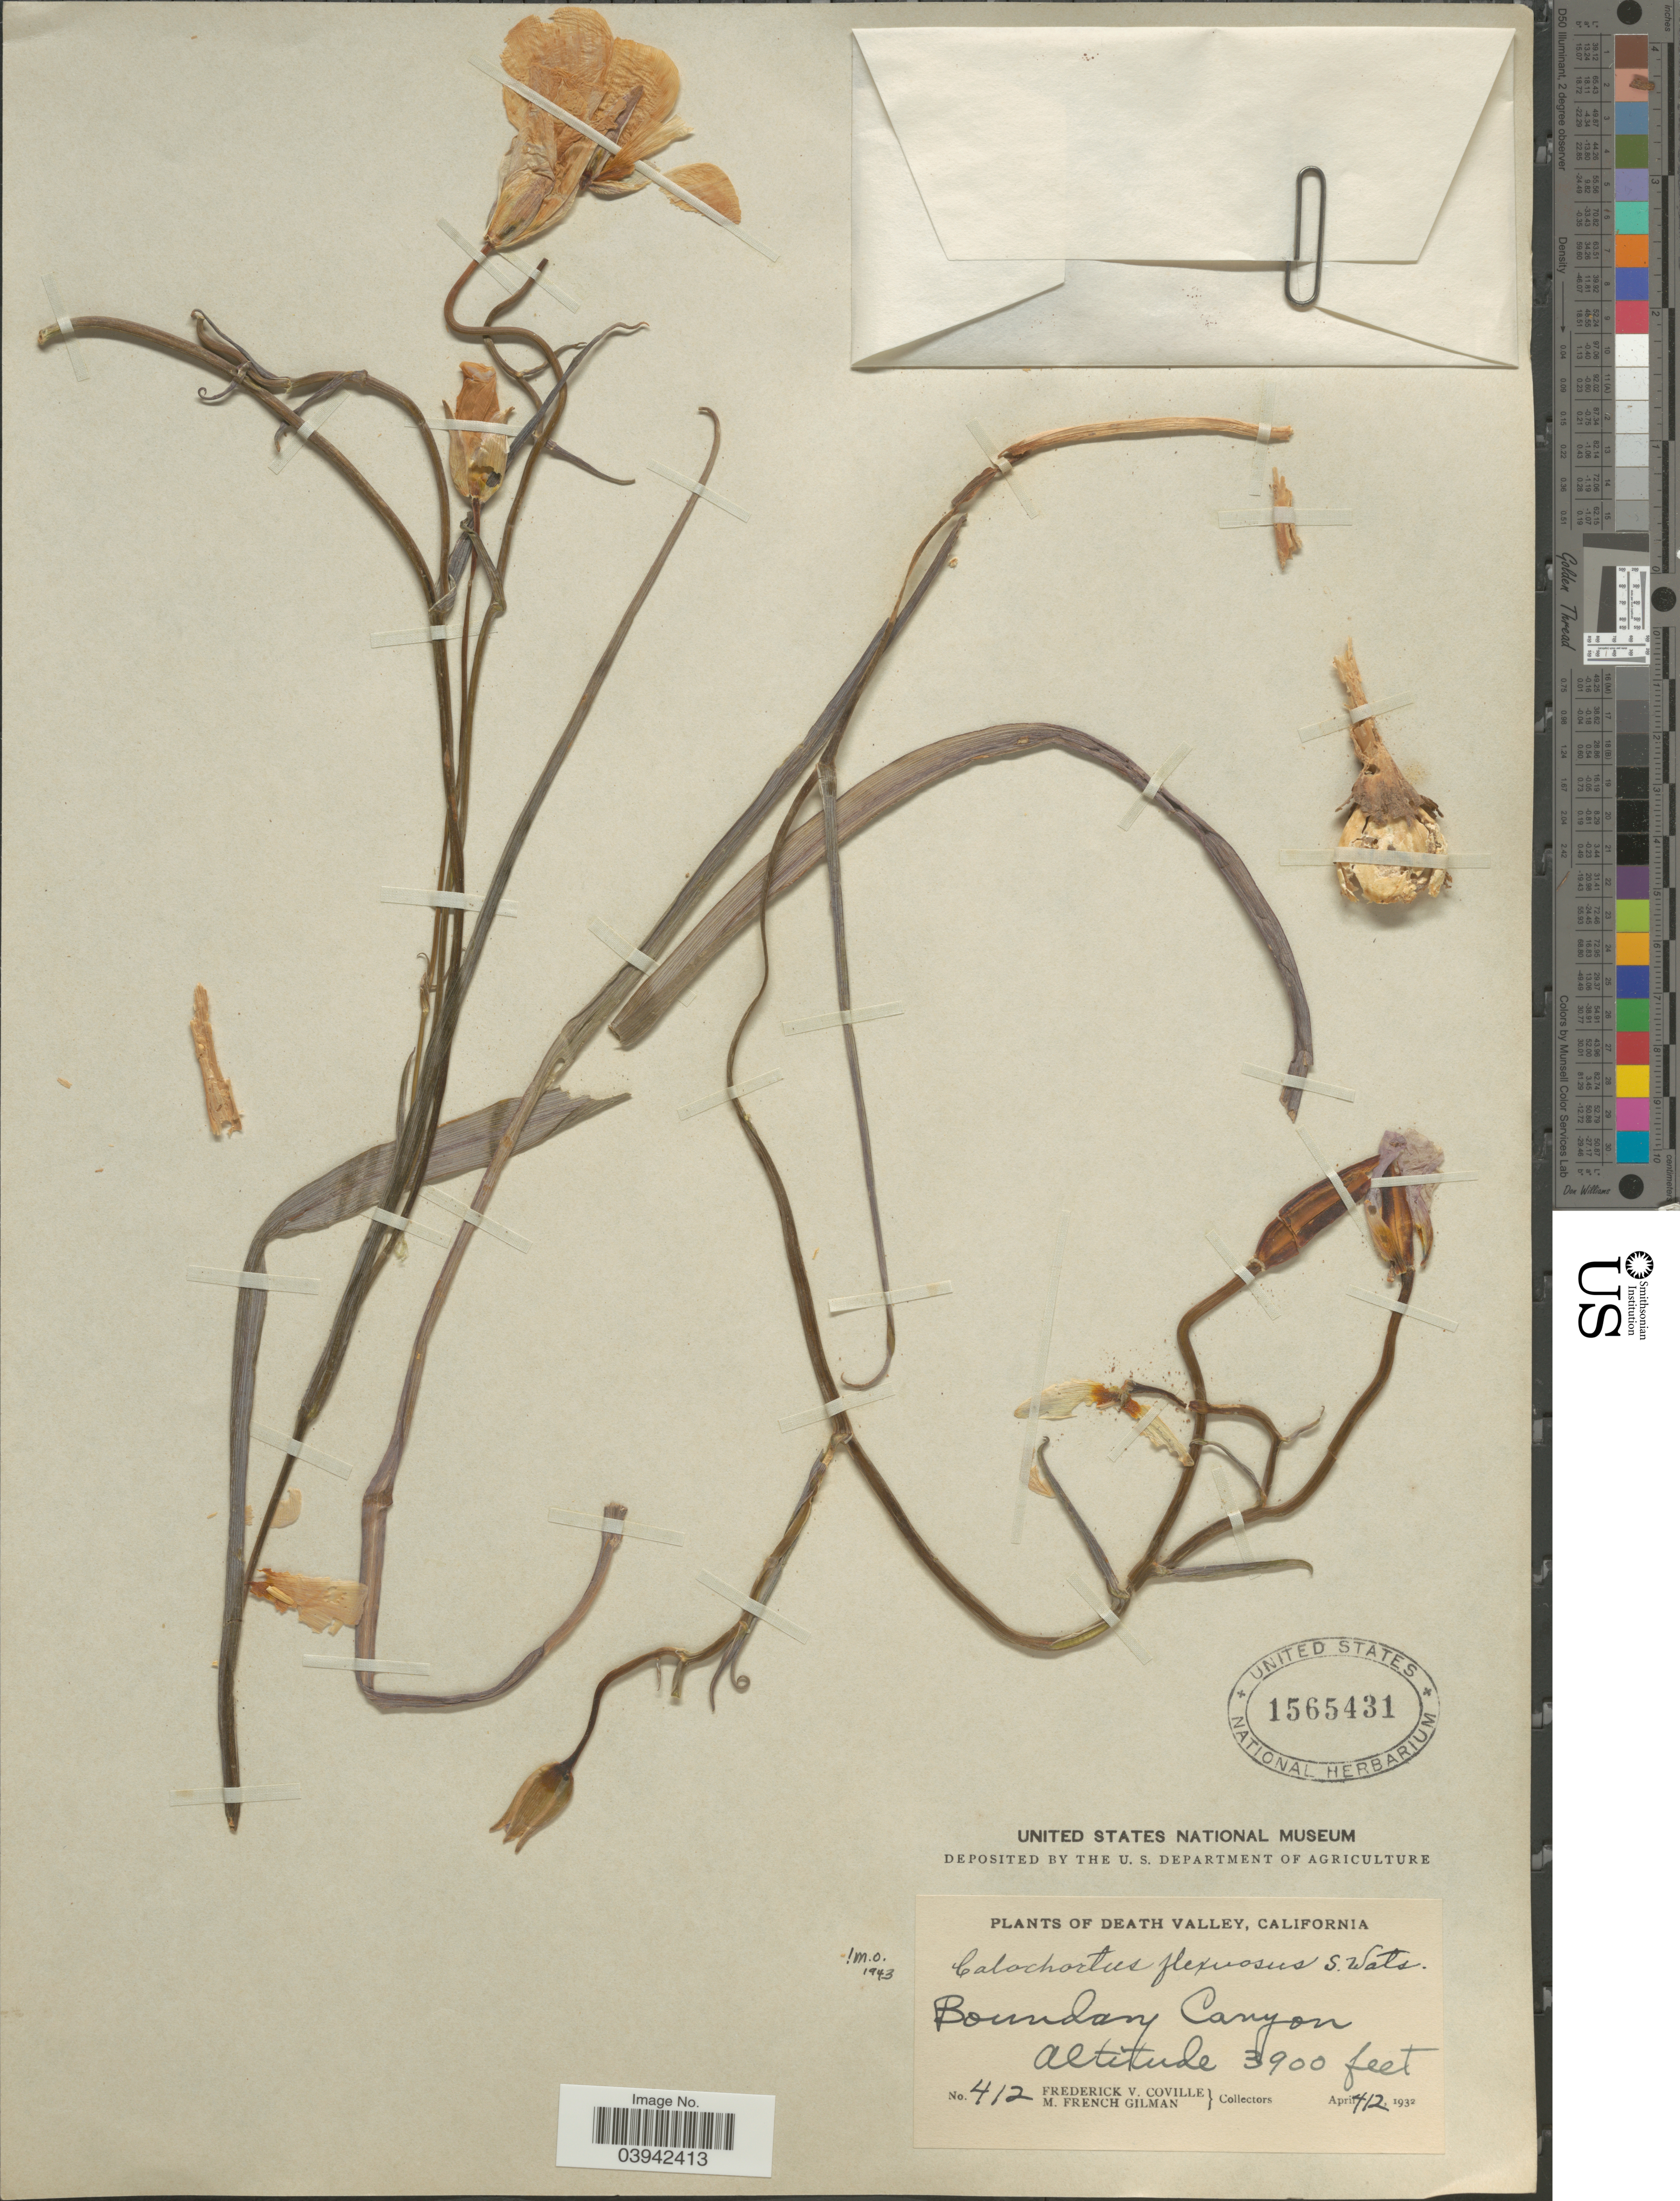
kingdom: Plantae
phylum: Tracheophyta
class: Liliopsida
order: Liliales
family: Liliaceae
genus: Calochortus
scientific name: Calochortus flexuosus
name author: S. Watson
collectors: F. V. Coville & M. F. Gilman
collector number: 412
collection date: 1932-04-04/1932-04-12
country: United States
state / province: California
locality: Death Valley. Boundary Canyon.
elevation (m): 1189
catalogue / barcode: US 1565431